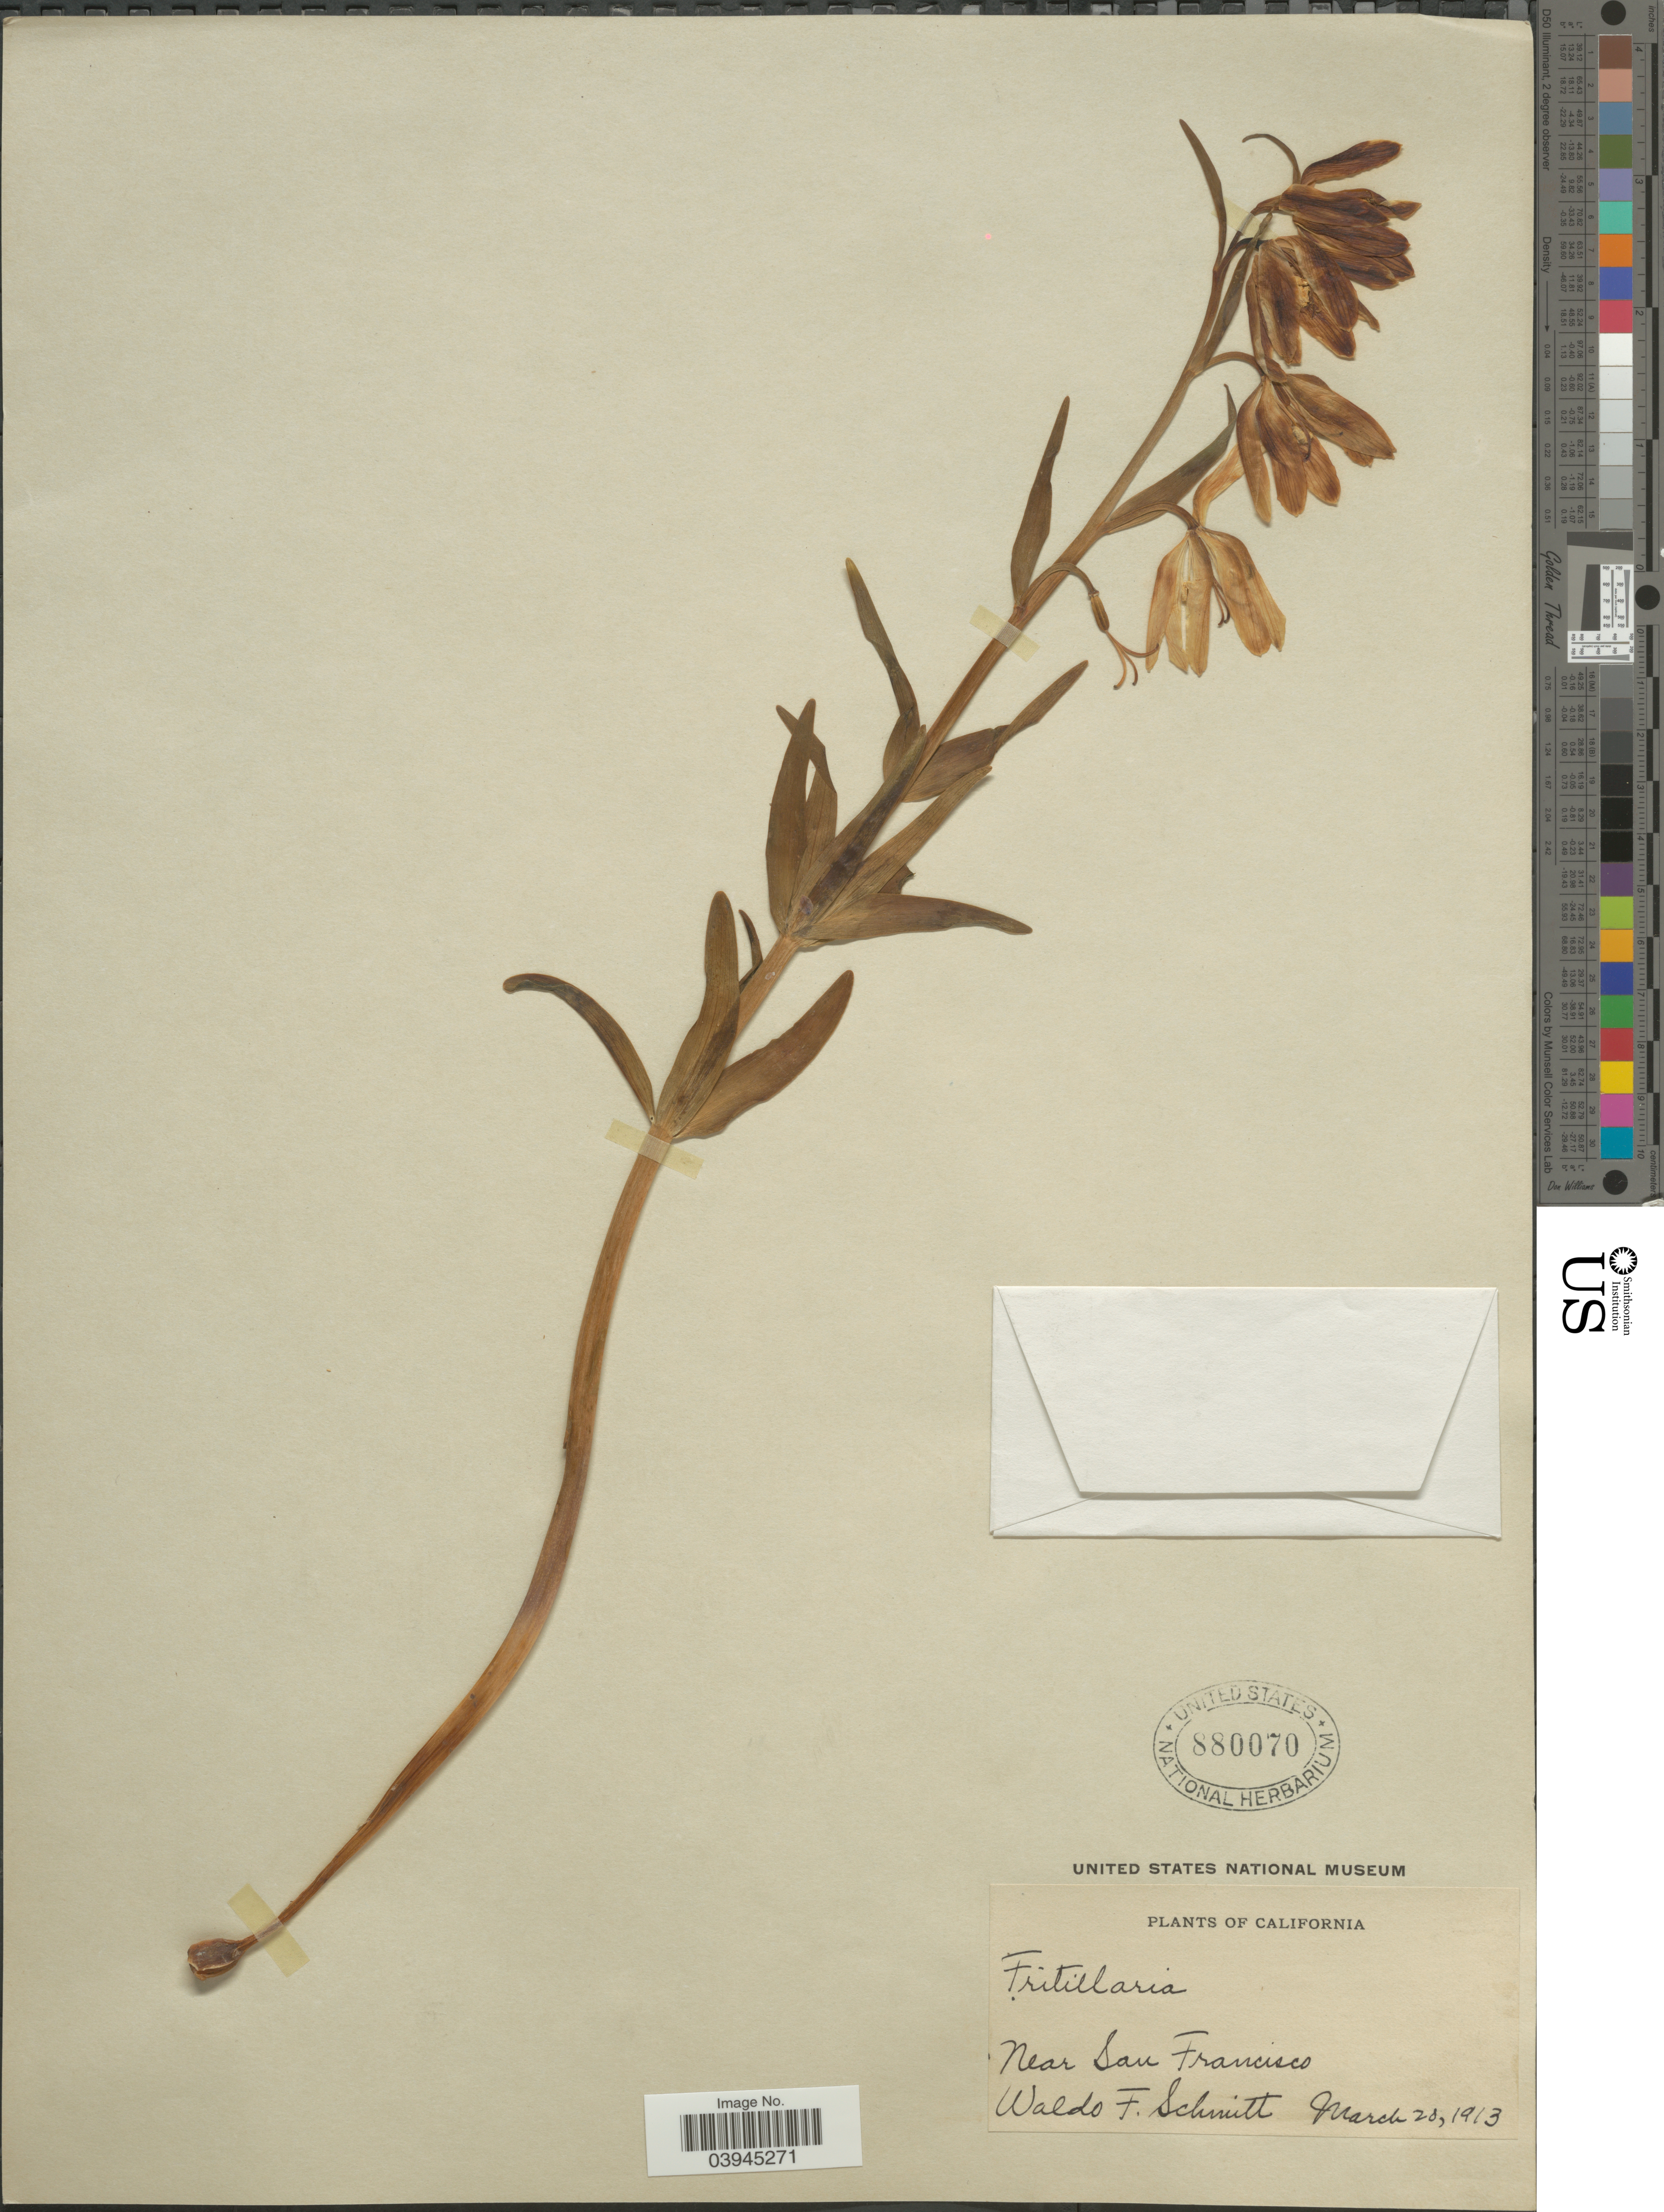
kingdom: Plantae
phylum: Tracheophyta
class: Liliopsida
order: Liliales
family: Liliaceae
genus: Fritillaria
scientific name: Fritillaria sp.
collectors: W. F. Schmitt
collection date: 1913-03-28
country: United States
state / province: California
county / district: San Francisco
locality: Near San Francisco.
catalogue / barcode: US 880070